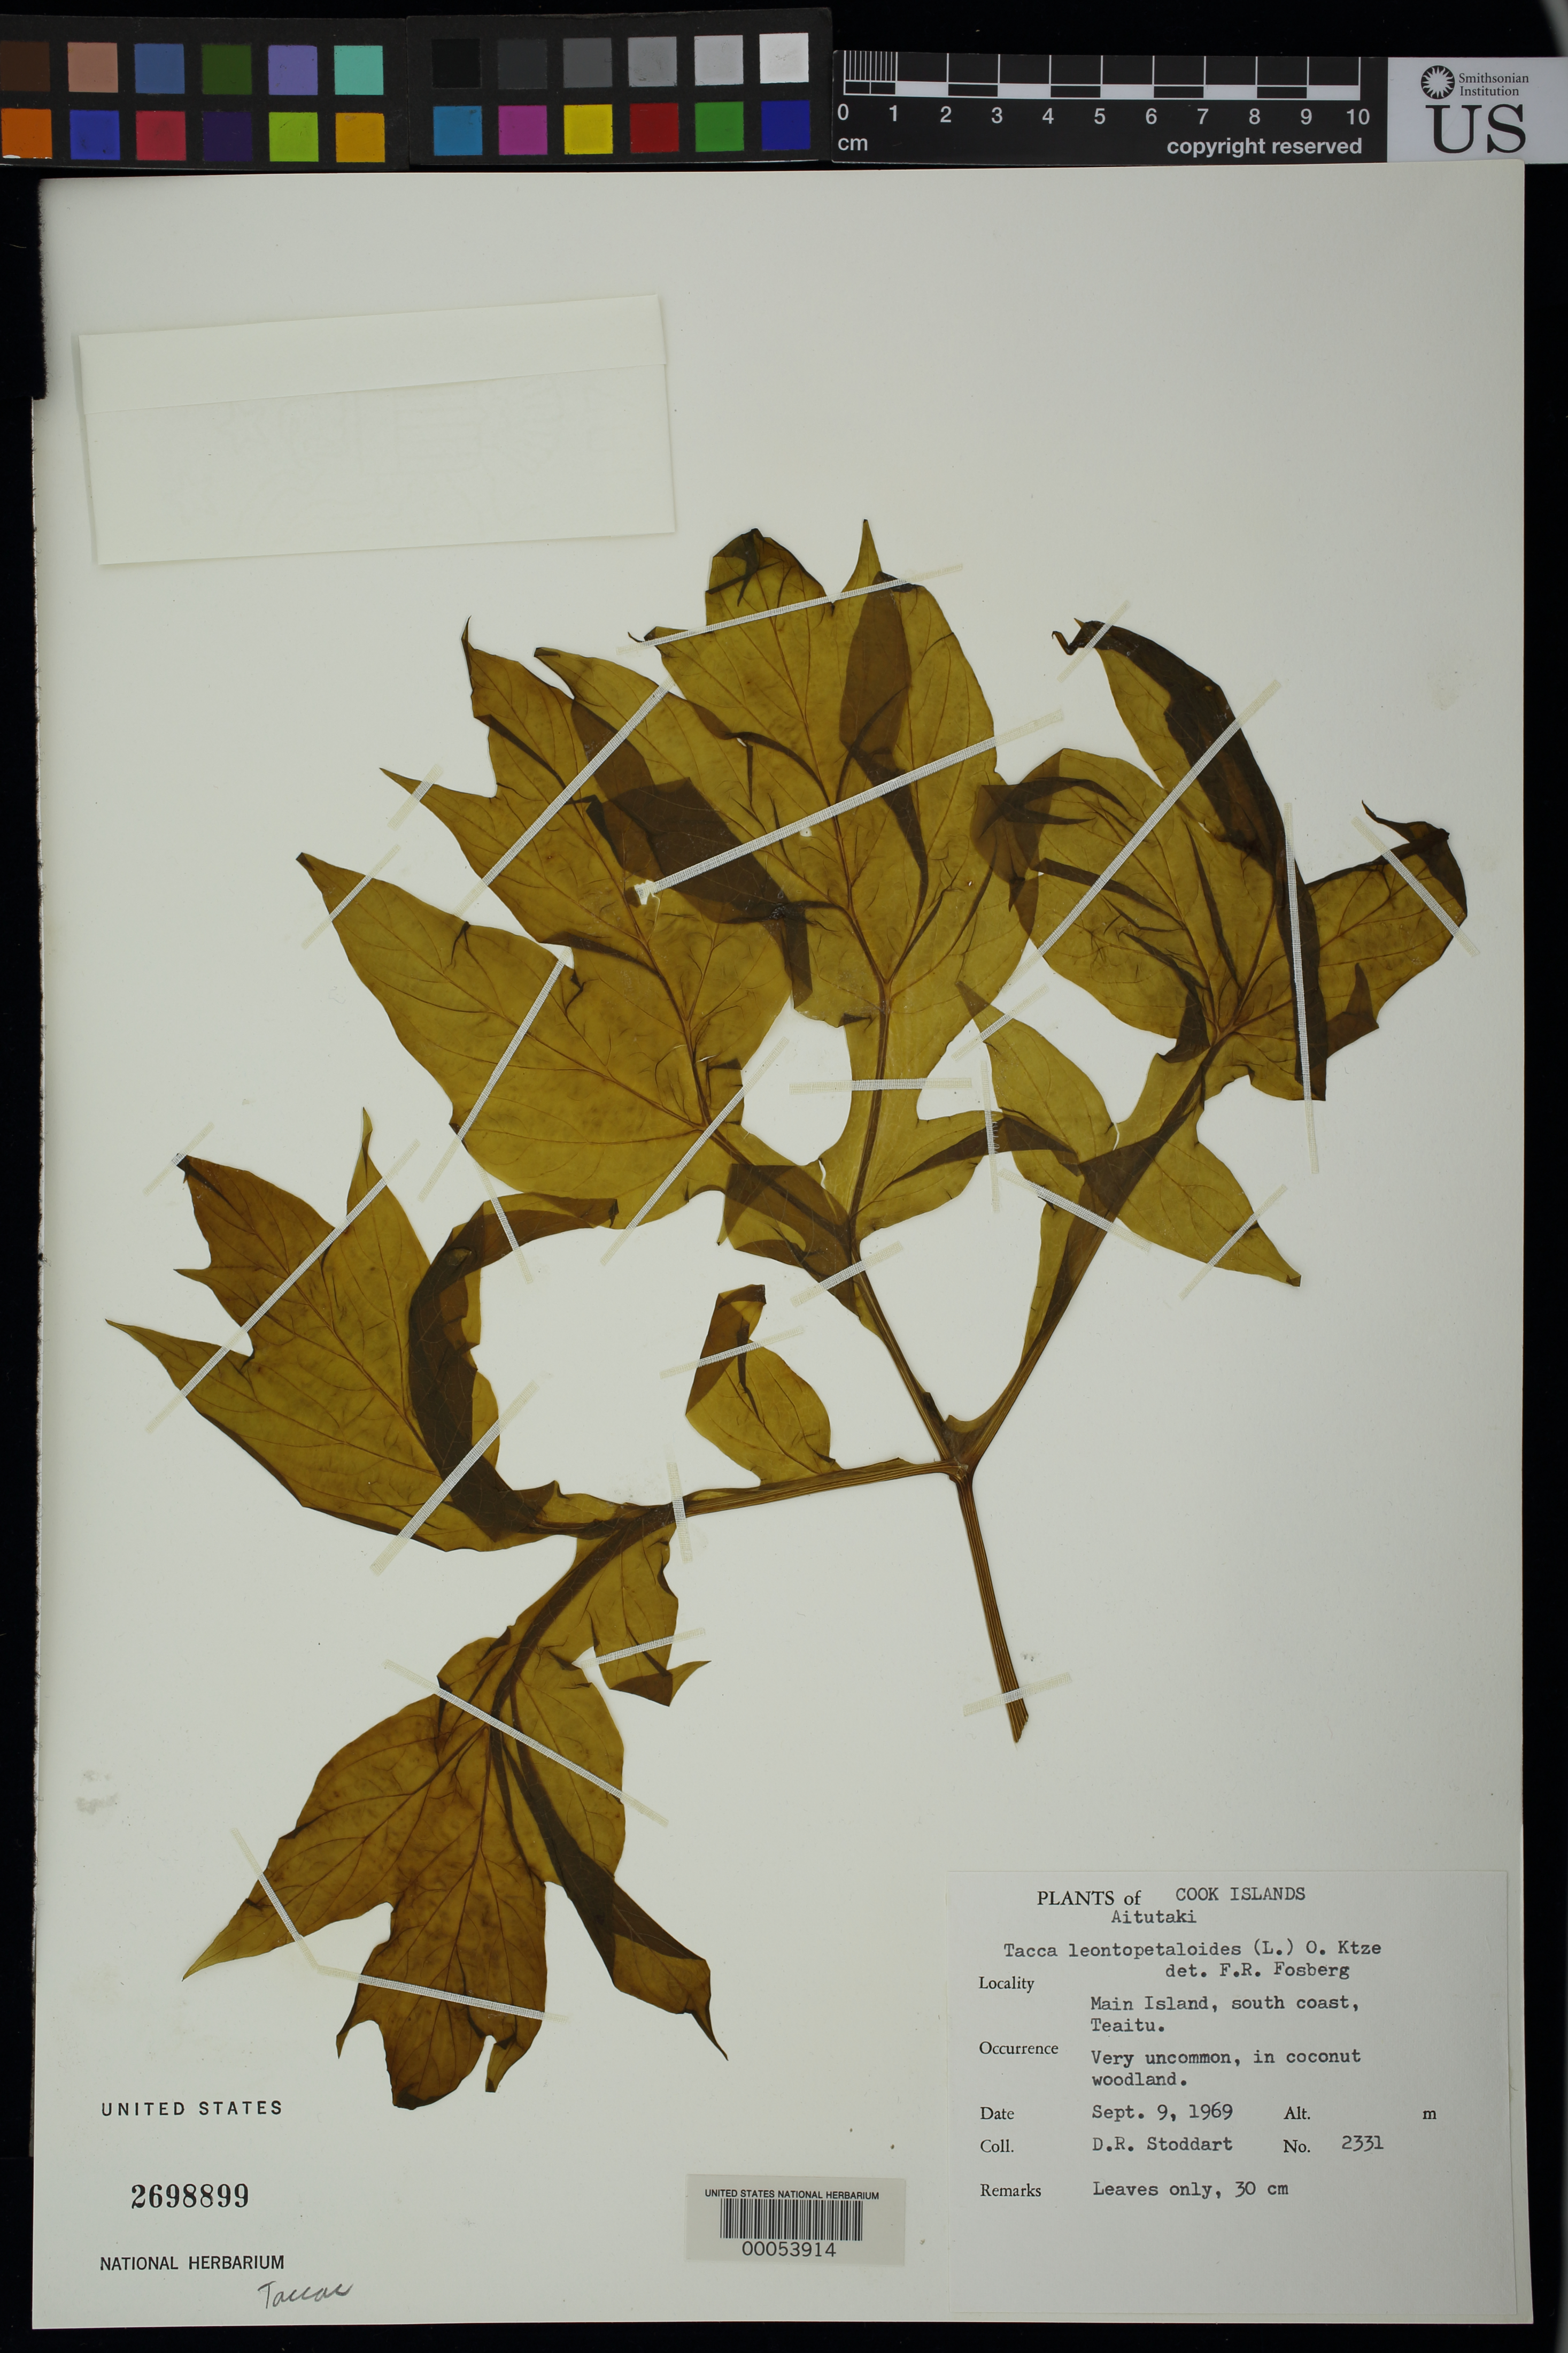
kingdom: Plantae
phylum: Tracheophyta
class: Liliopsida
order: Dioscoreales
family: Dioscoreaceae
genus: Tacca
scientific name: Tacca leontopetaloides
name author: (L.) Kuntze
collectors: D. R. Stoddart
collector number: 2331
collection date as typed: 09 Sep 1969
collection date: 1969-09-09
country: Cook Islands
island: Aitutaki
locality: Main Island, South coast, Teaitu. [Southern Cook Is.]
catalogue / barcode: US 2698899